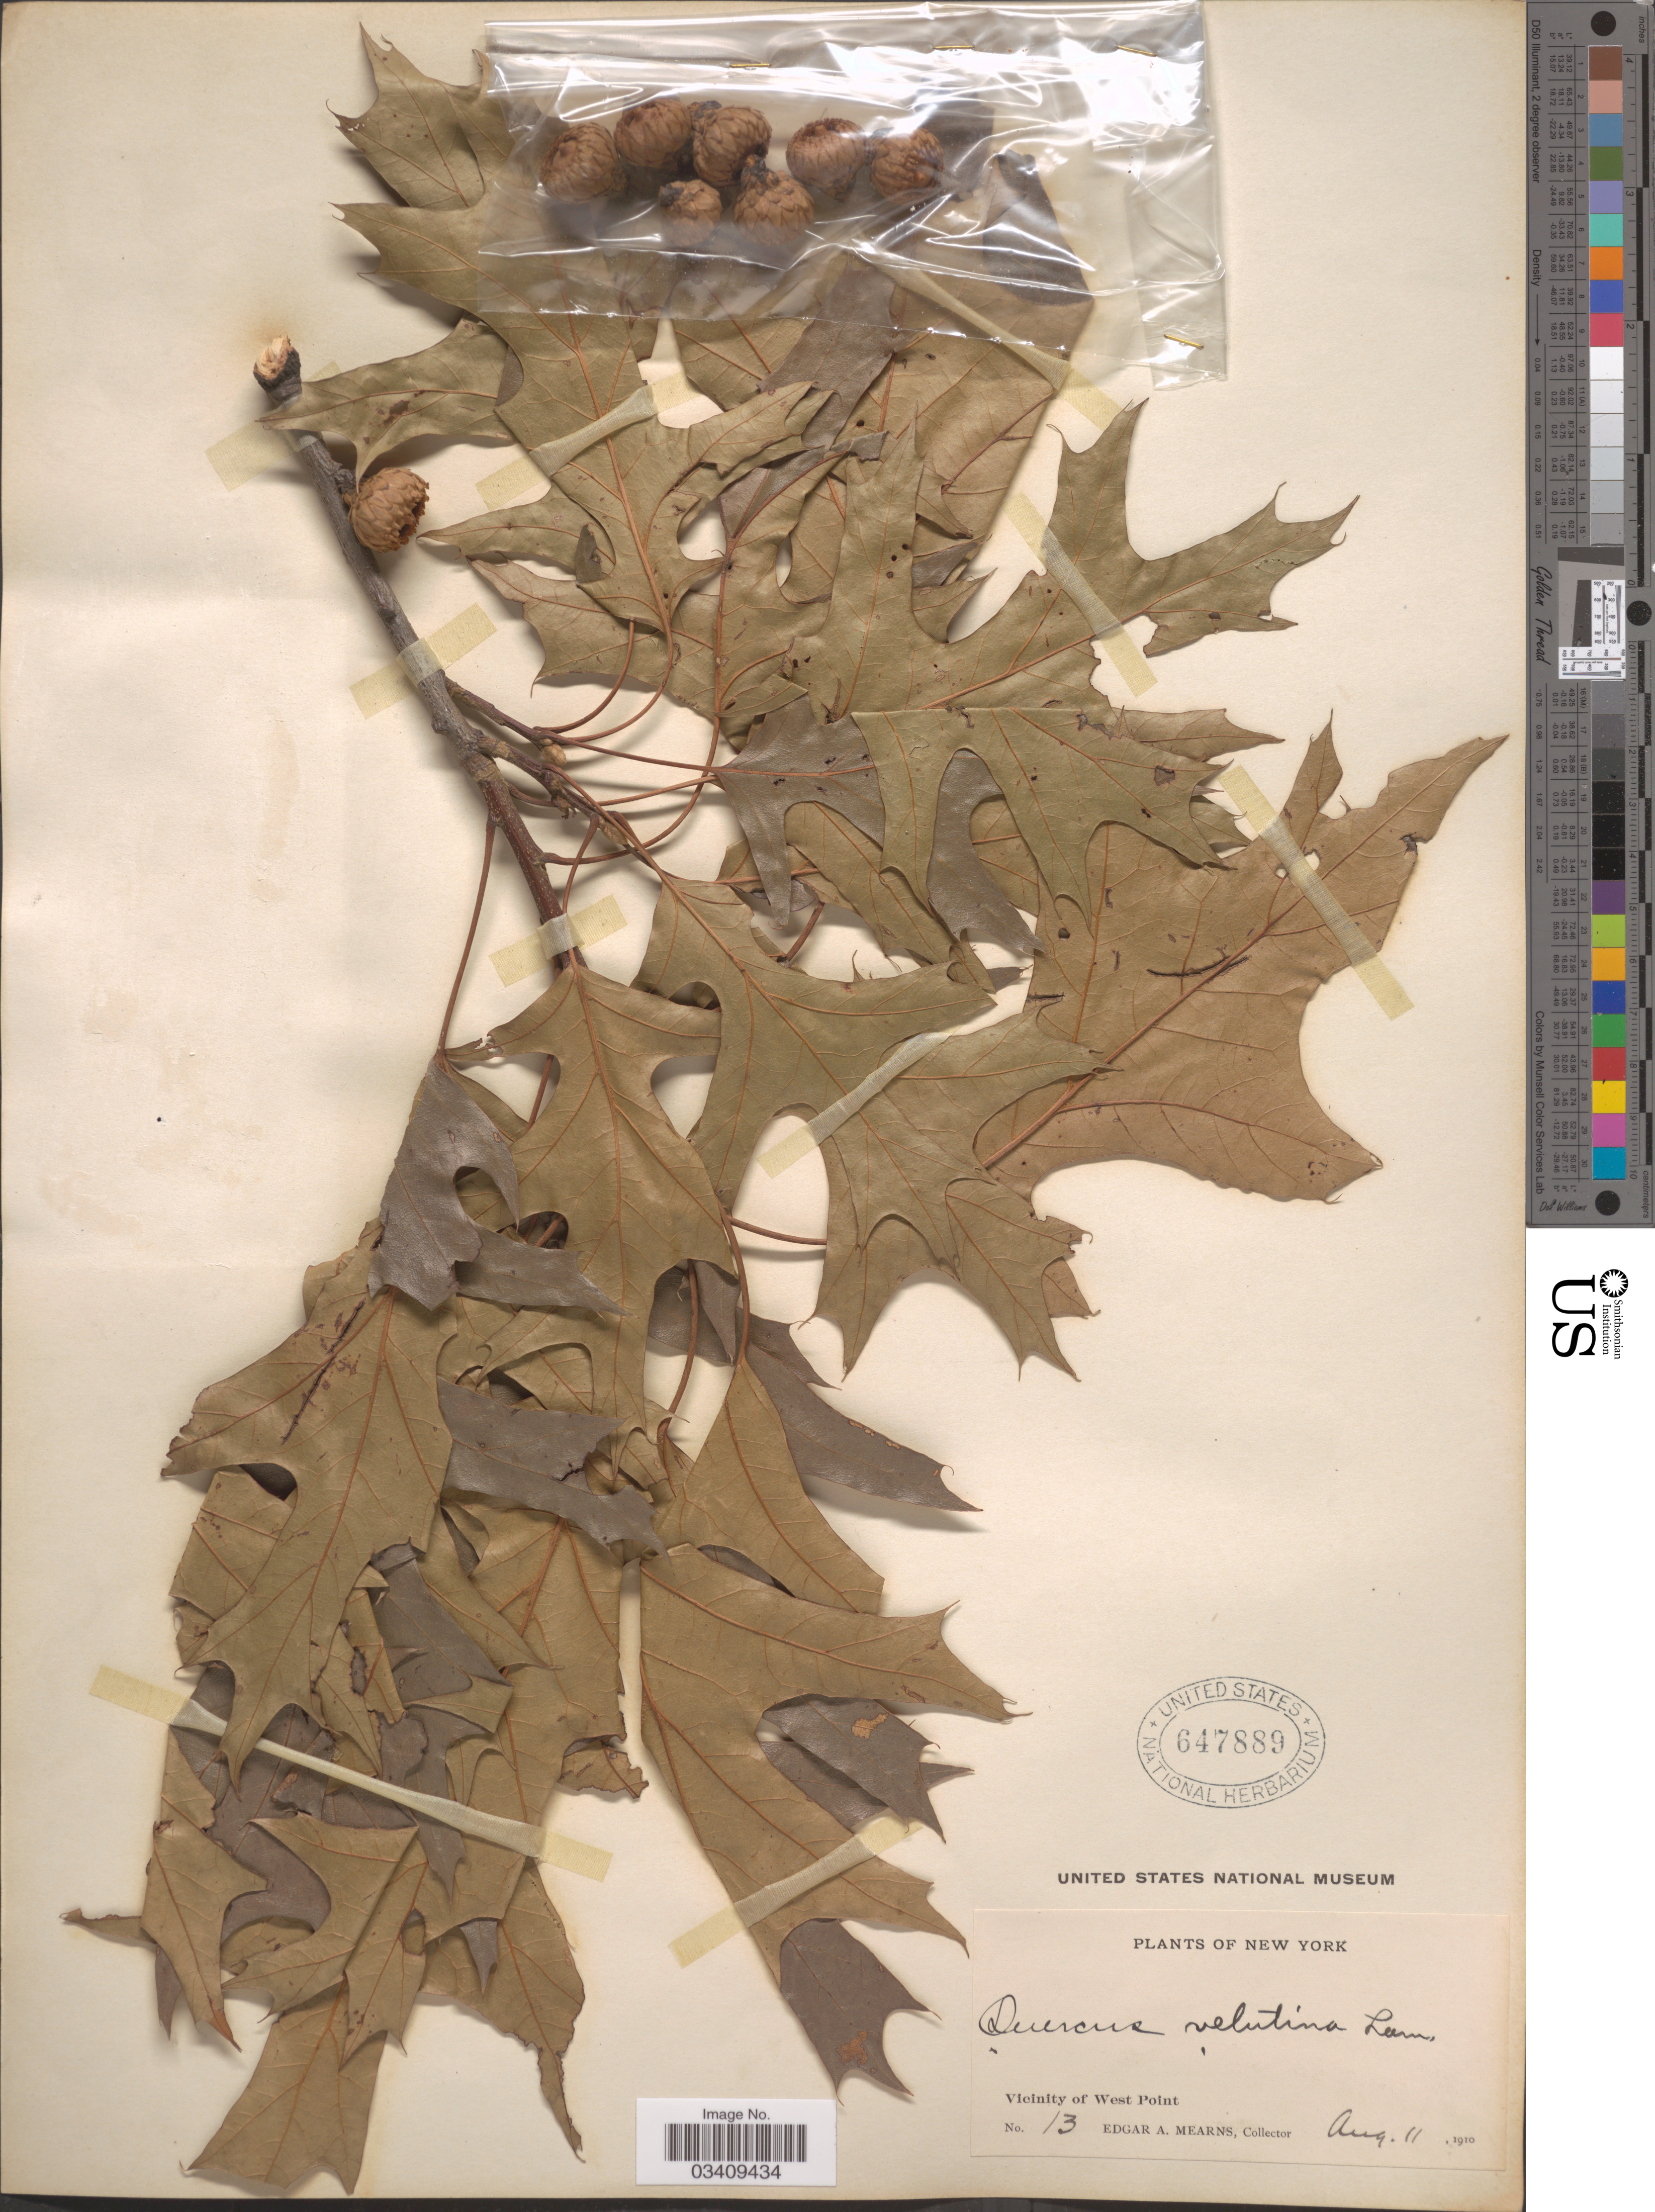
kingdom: Plantae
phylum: Tracheophyta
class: Magnoliopsida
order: Fagales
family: Fagaceae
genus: Quercus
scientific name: Quercus velutina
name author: Lam.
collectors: E. A. Mearns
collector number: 13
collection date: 1910-08-11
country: United States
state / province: New York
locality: Vicinity of West Point.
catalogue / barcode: US 647889